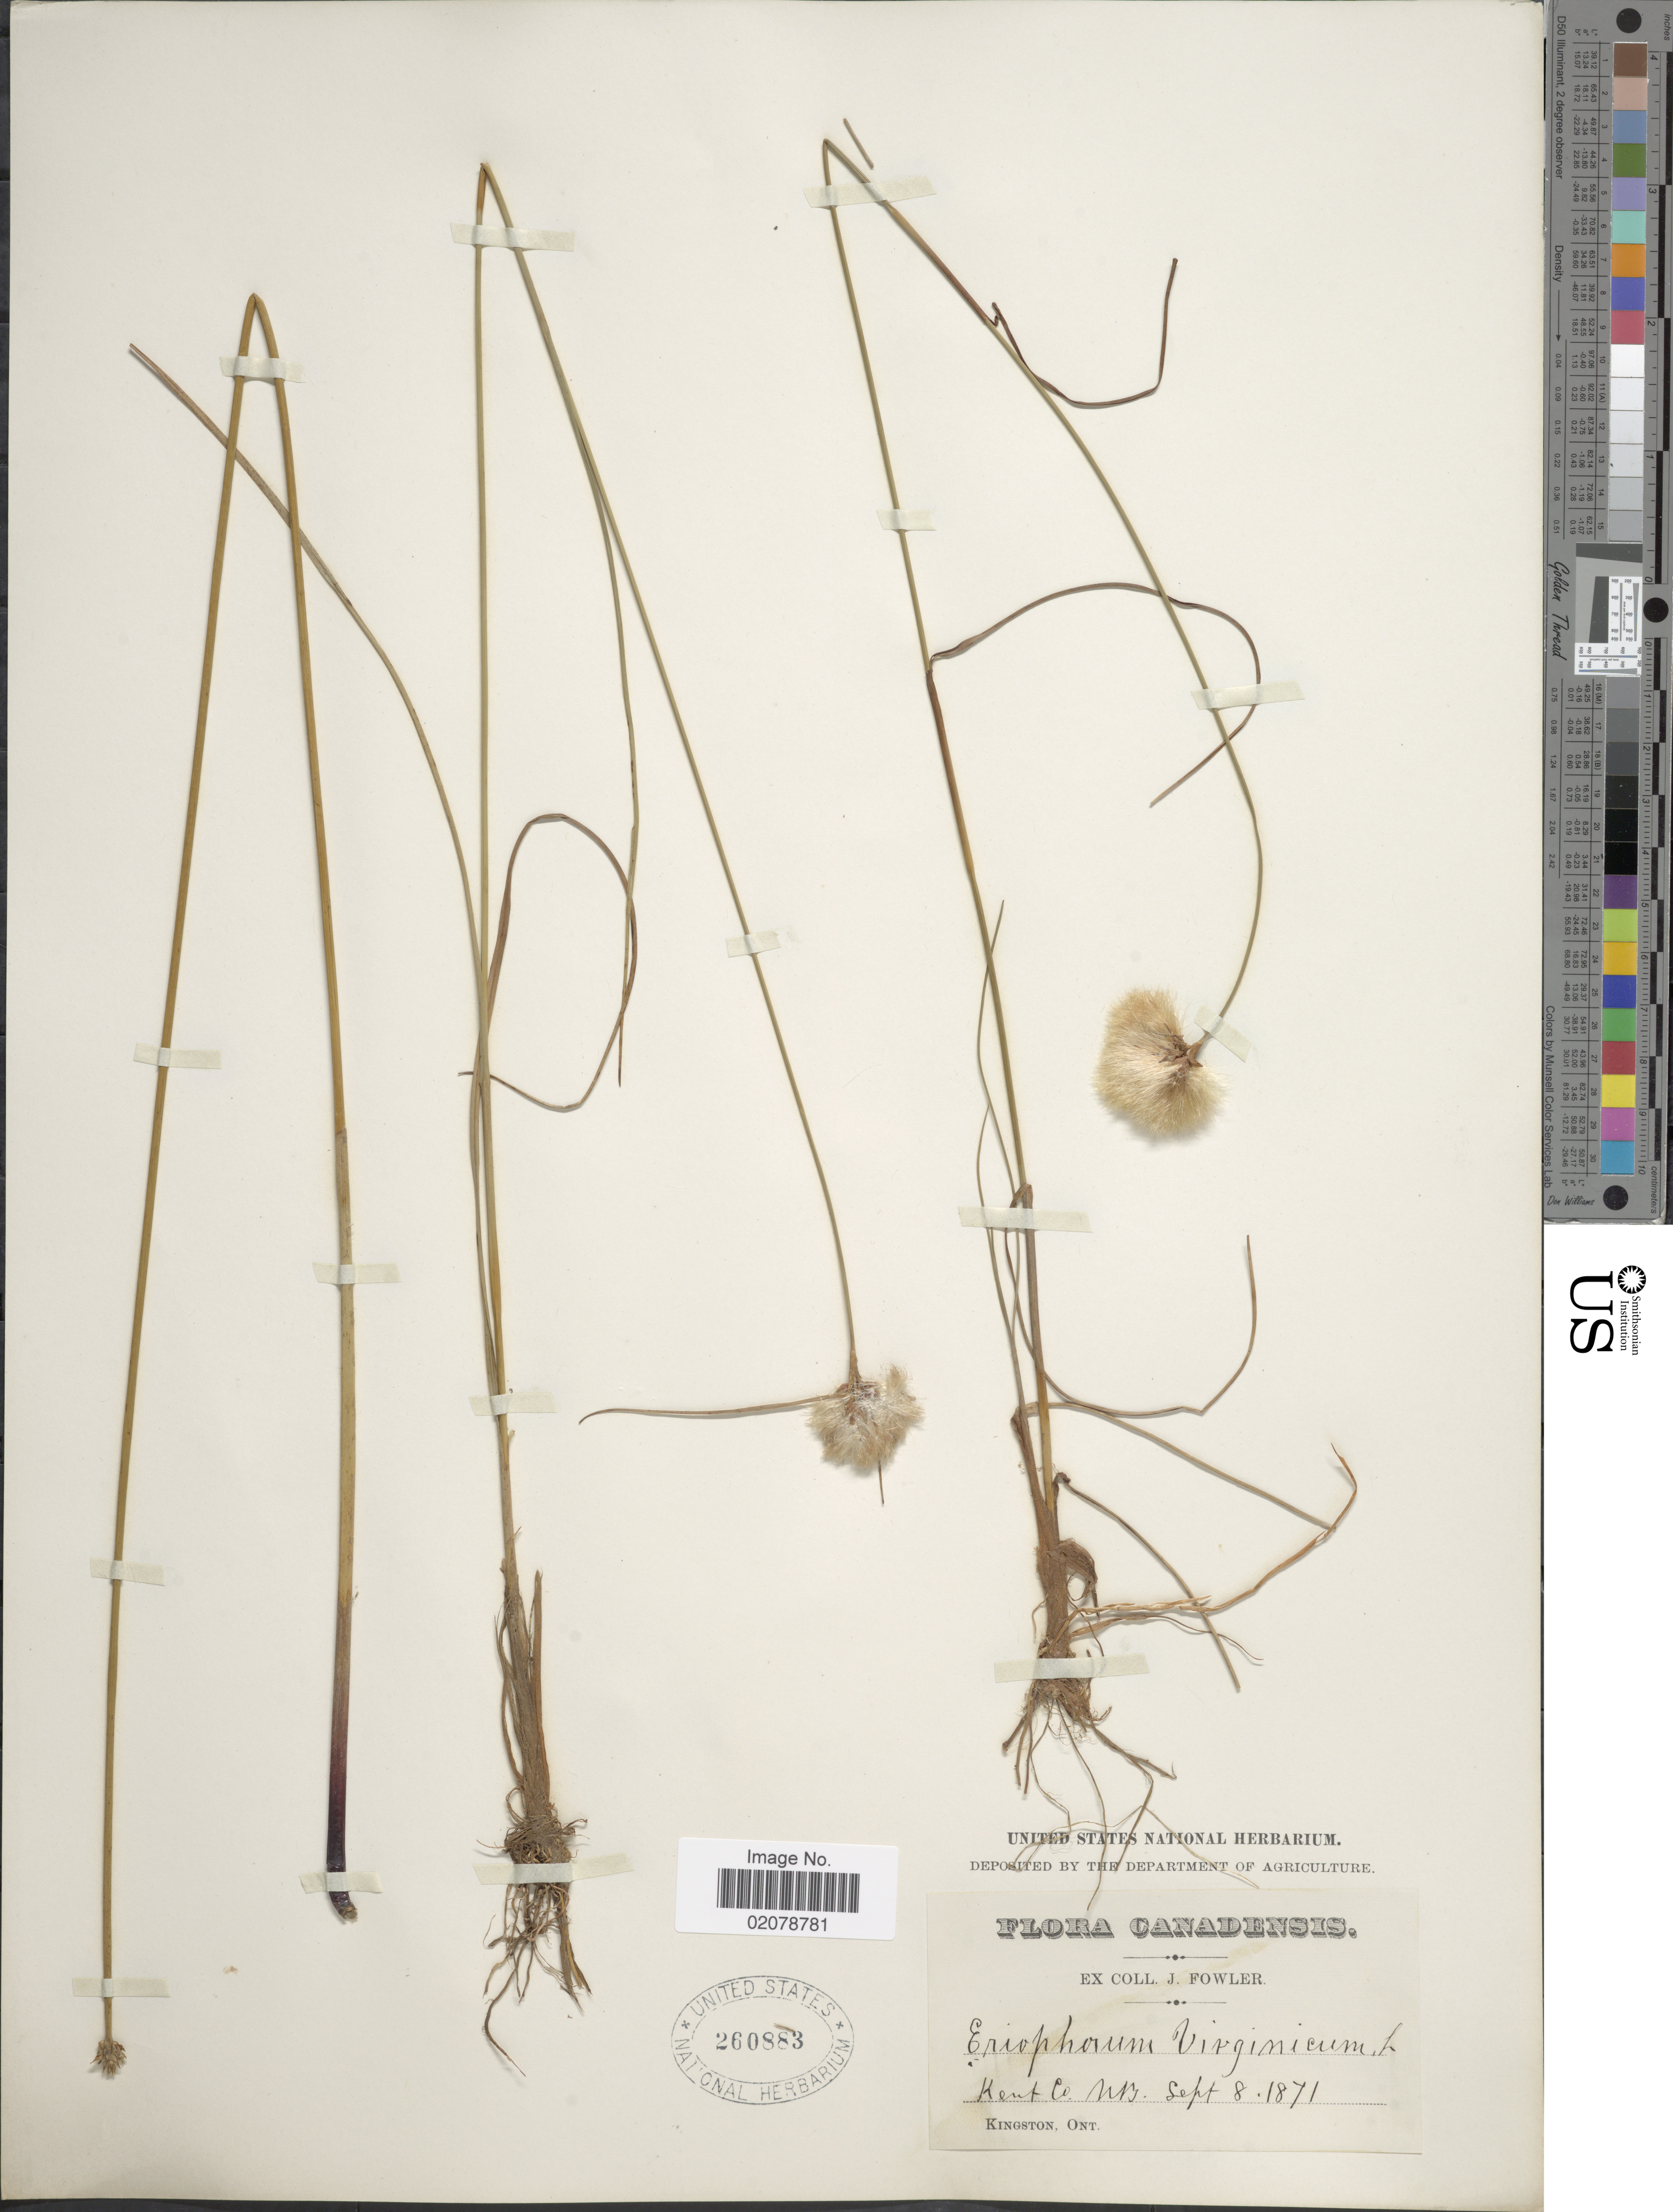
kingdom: Plantae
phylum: Tracheophyta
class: Liliopsida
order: Poales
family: Cyperaceae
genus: Eriophorum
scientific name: Eriophorum virginicum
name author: L.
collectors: J. P. Fowler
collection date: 1871-09-08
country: Canada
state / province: New Brunswick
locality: Kent Co.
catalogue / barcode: US 260883